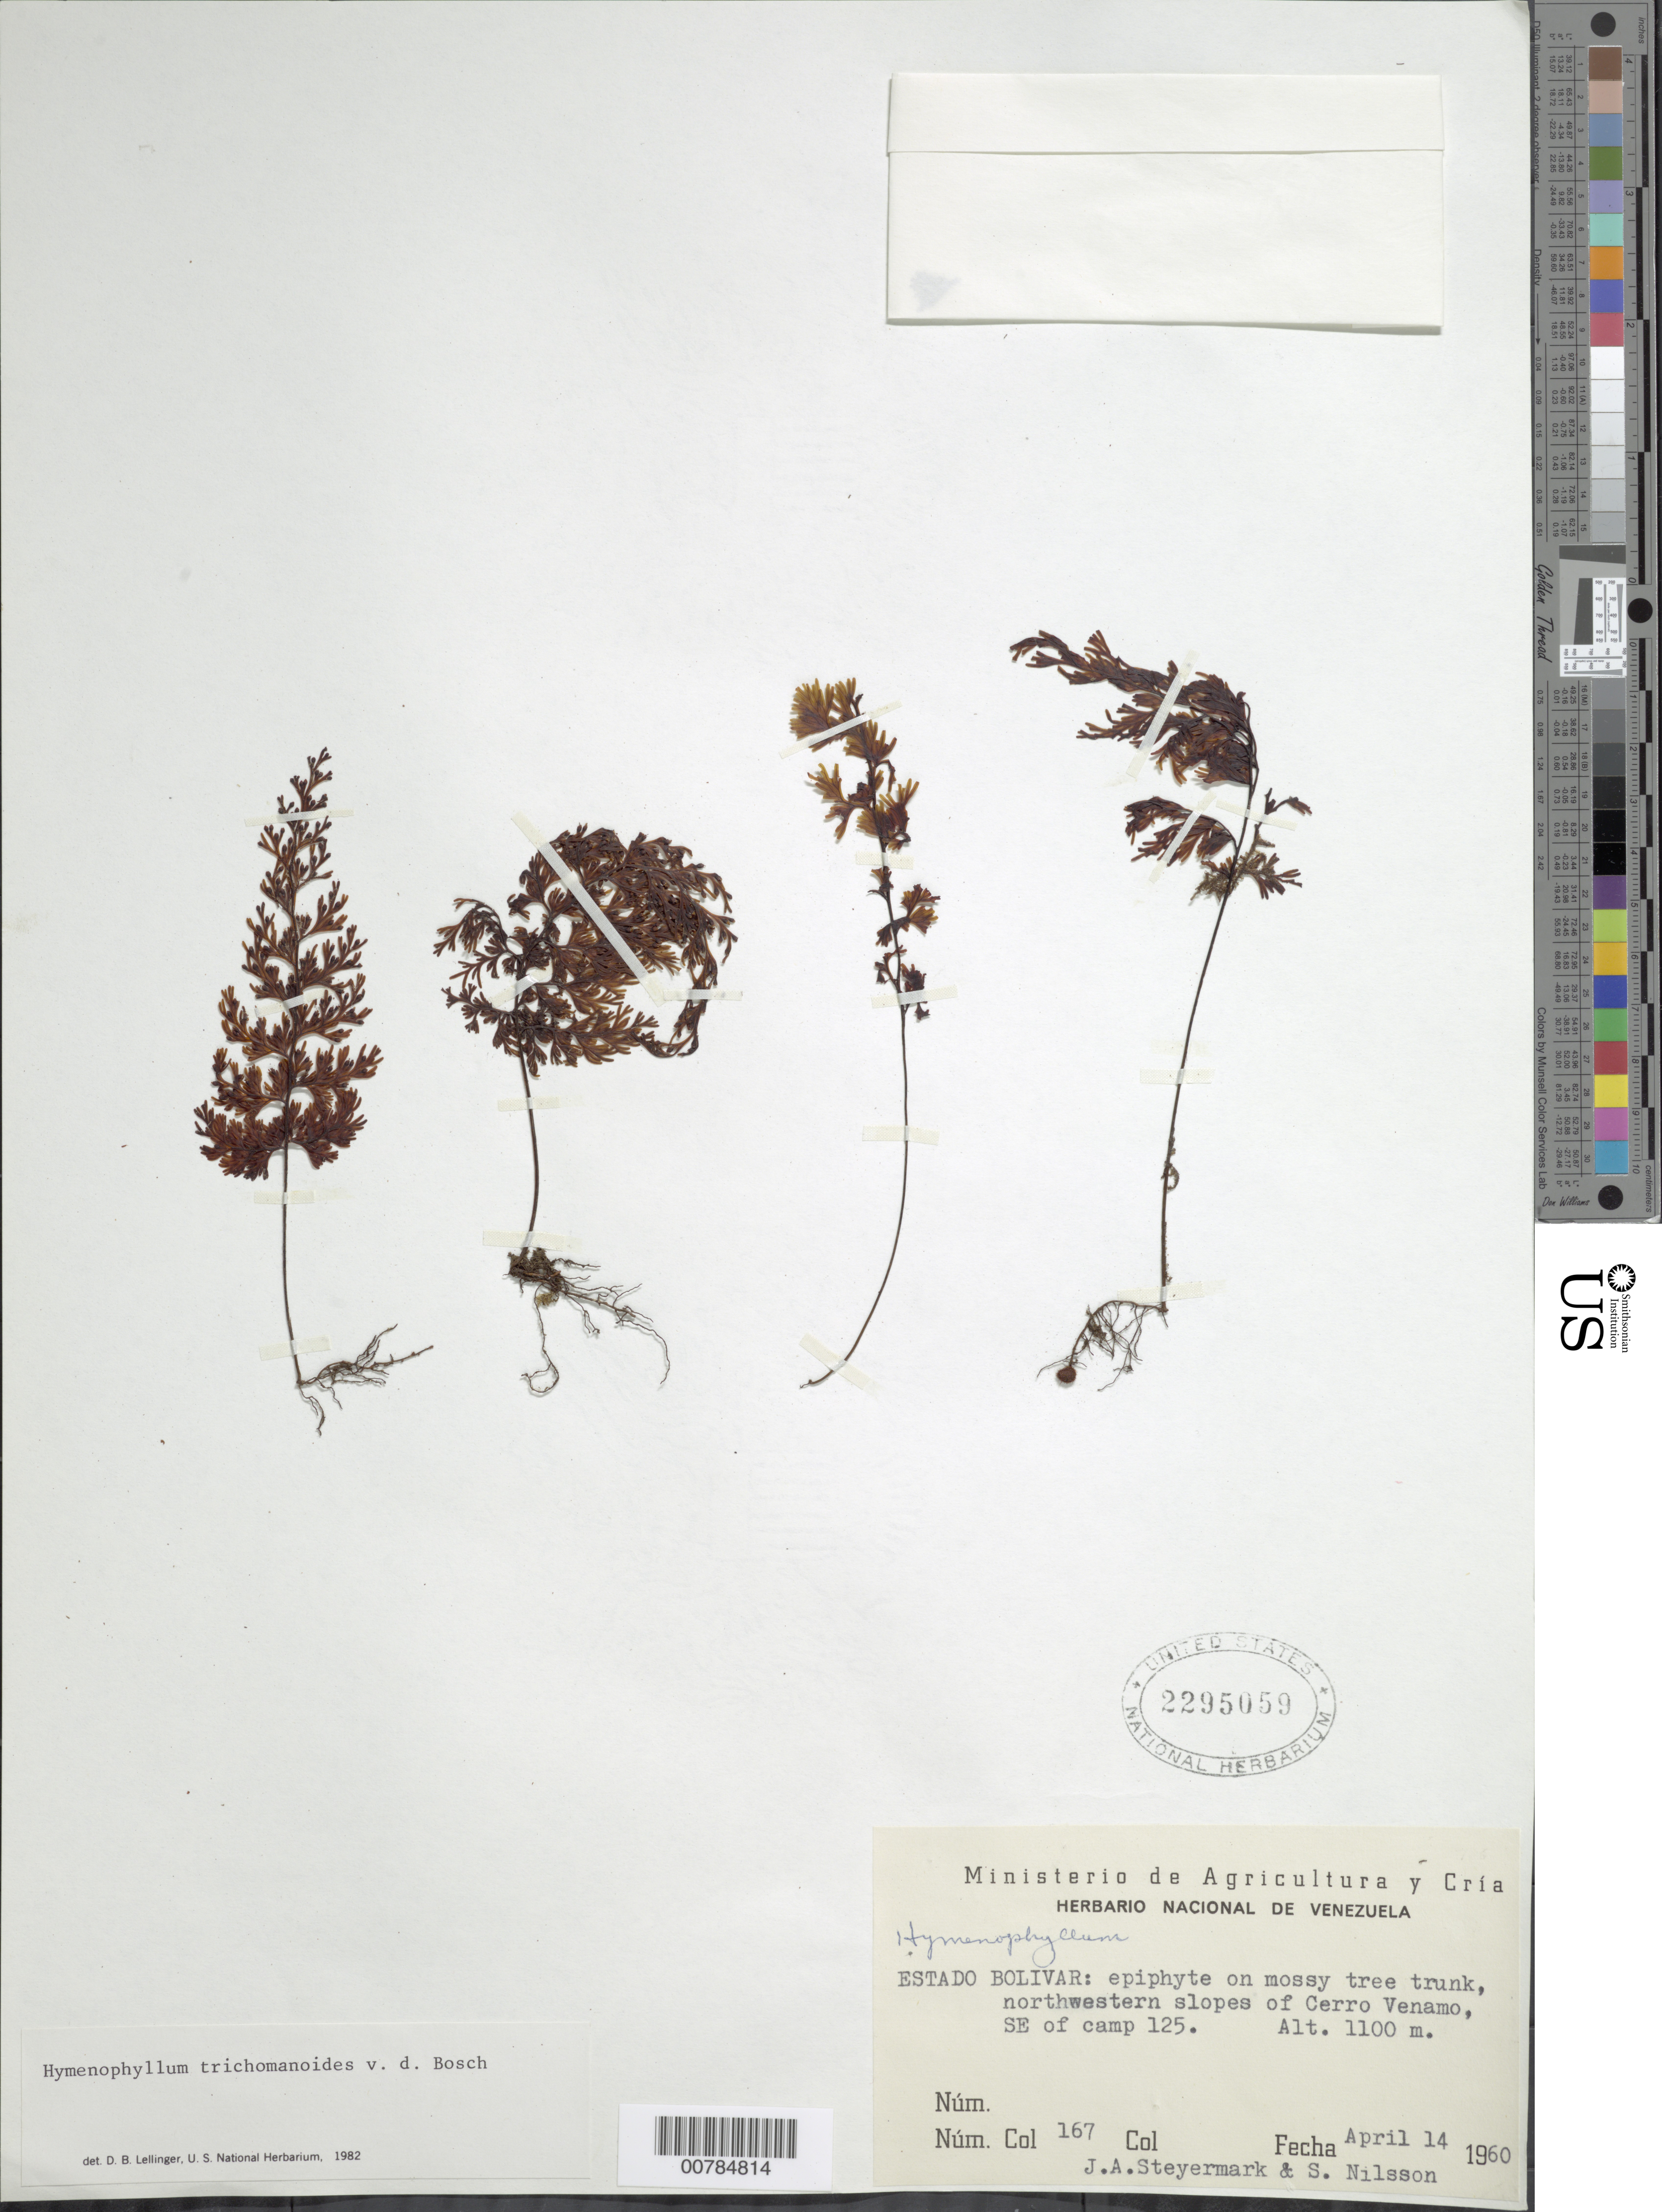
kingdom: Plantae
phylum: Tracheophyta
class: Polypodiopsida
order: Hymenophyllales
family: Hymenophyllaceae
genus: Hymenophyllum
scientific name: Hymenophyllum trichomanoides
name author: Bosch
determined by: Lellinger, David B., (BOT), Smithsonian Institution - National Museum of Natural History (UNITED STATES)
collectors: J. Steyermark & S. Nilsson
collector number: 60 167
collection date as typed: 14-Apr-60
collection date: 1960-04-14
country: Venezuela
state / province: Bolívar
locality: Cerro Venamo, NW slopes, SE of campamento 125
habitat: Mossy tree trunk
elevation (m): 1100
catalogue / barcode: US 2295059